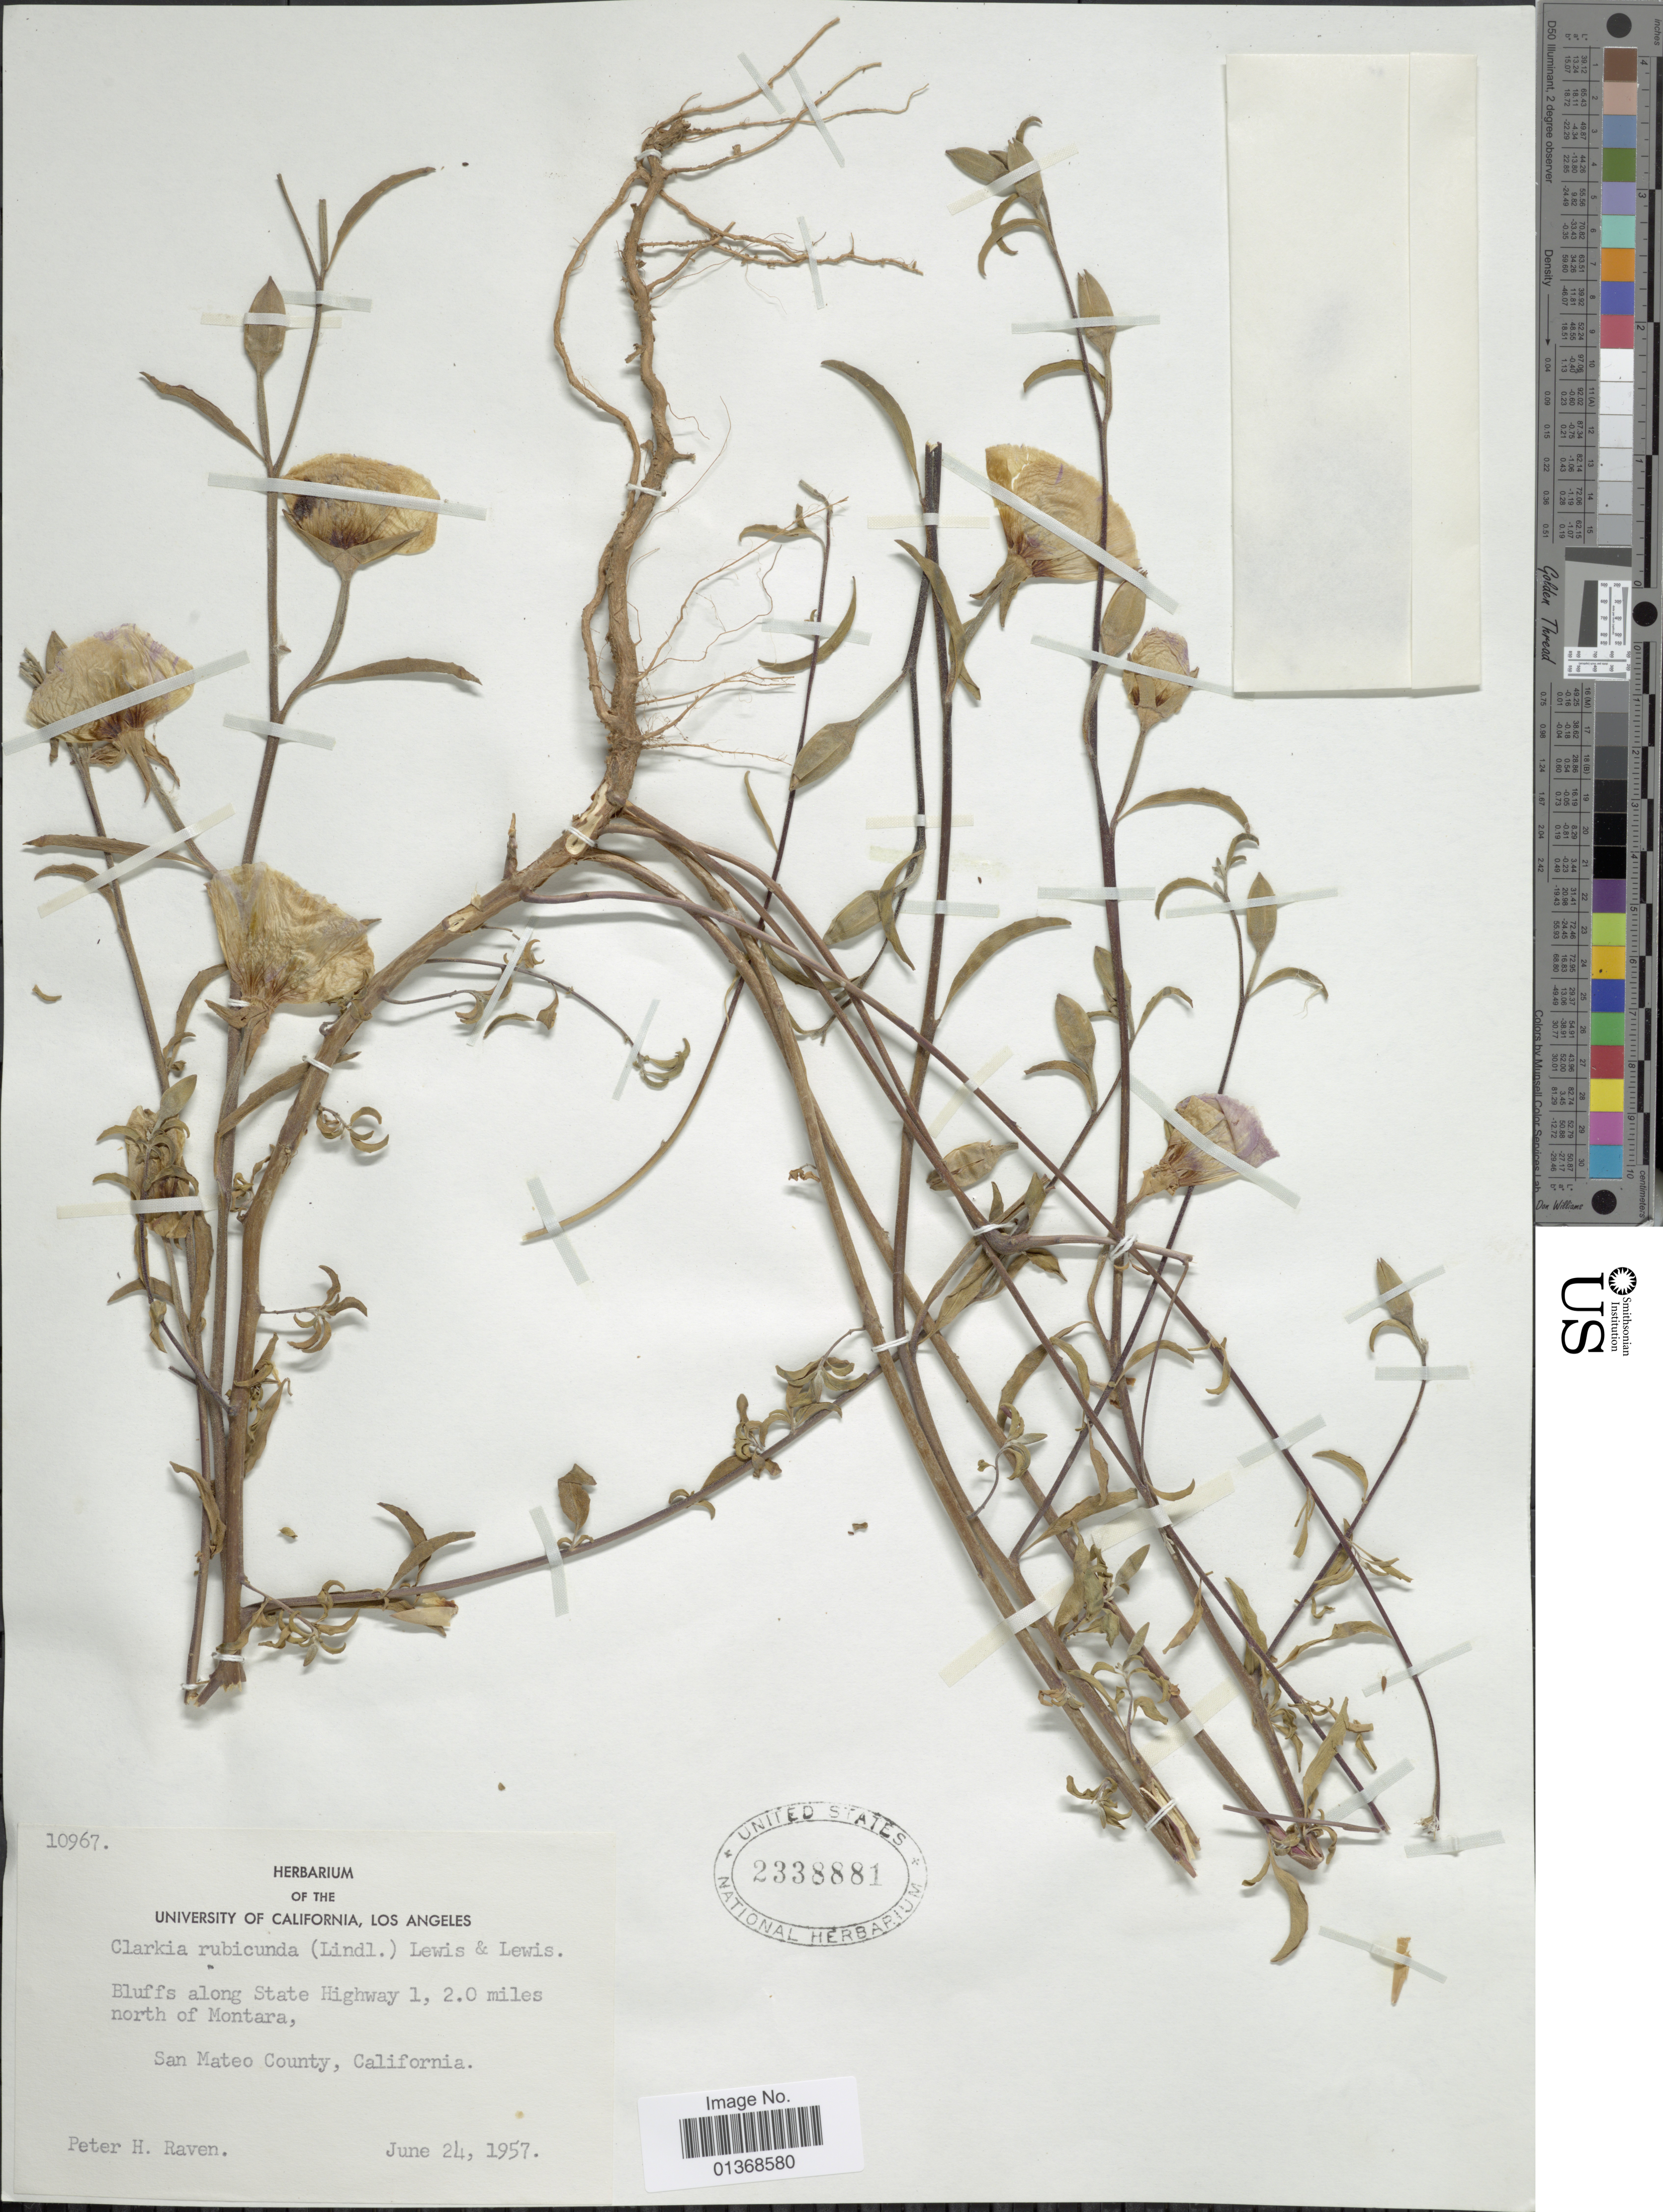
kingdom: Plantae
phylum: Tracheophyta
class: Magnoliopsida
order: Myrtales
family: Onagraceae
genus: Clarkia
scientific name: Clarkia rubicunda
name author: (Lindl.) F. H. Lewis & M.R. Lewis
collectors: P. H. Raven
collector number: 10967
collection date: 1957-06-24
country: United States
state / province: California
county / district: San Mateo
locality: Bluffs along State Highway 1, 2.0 miles north of Montara, San Mateo County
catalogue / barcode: US 2338881